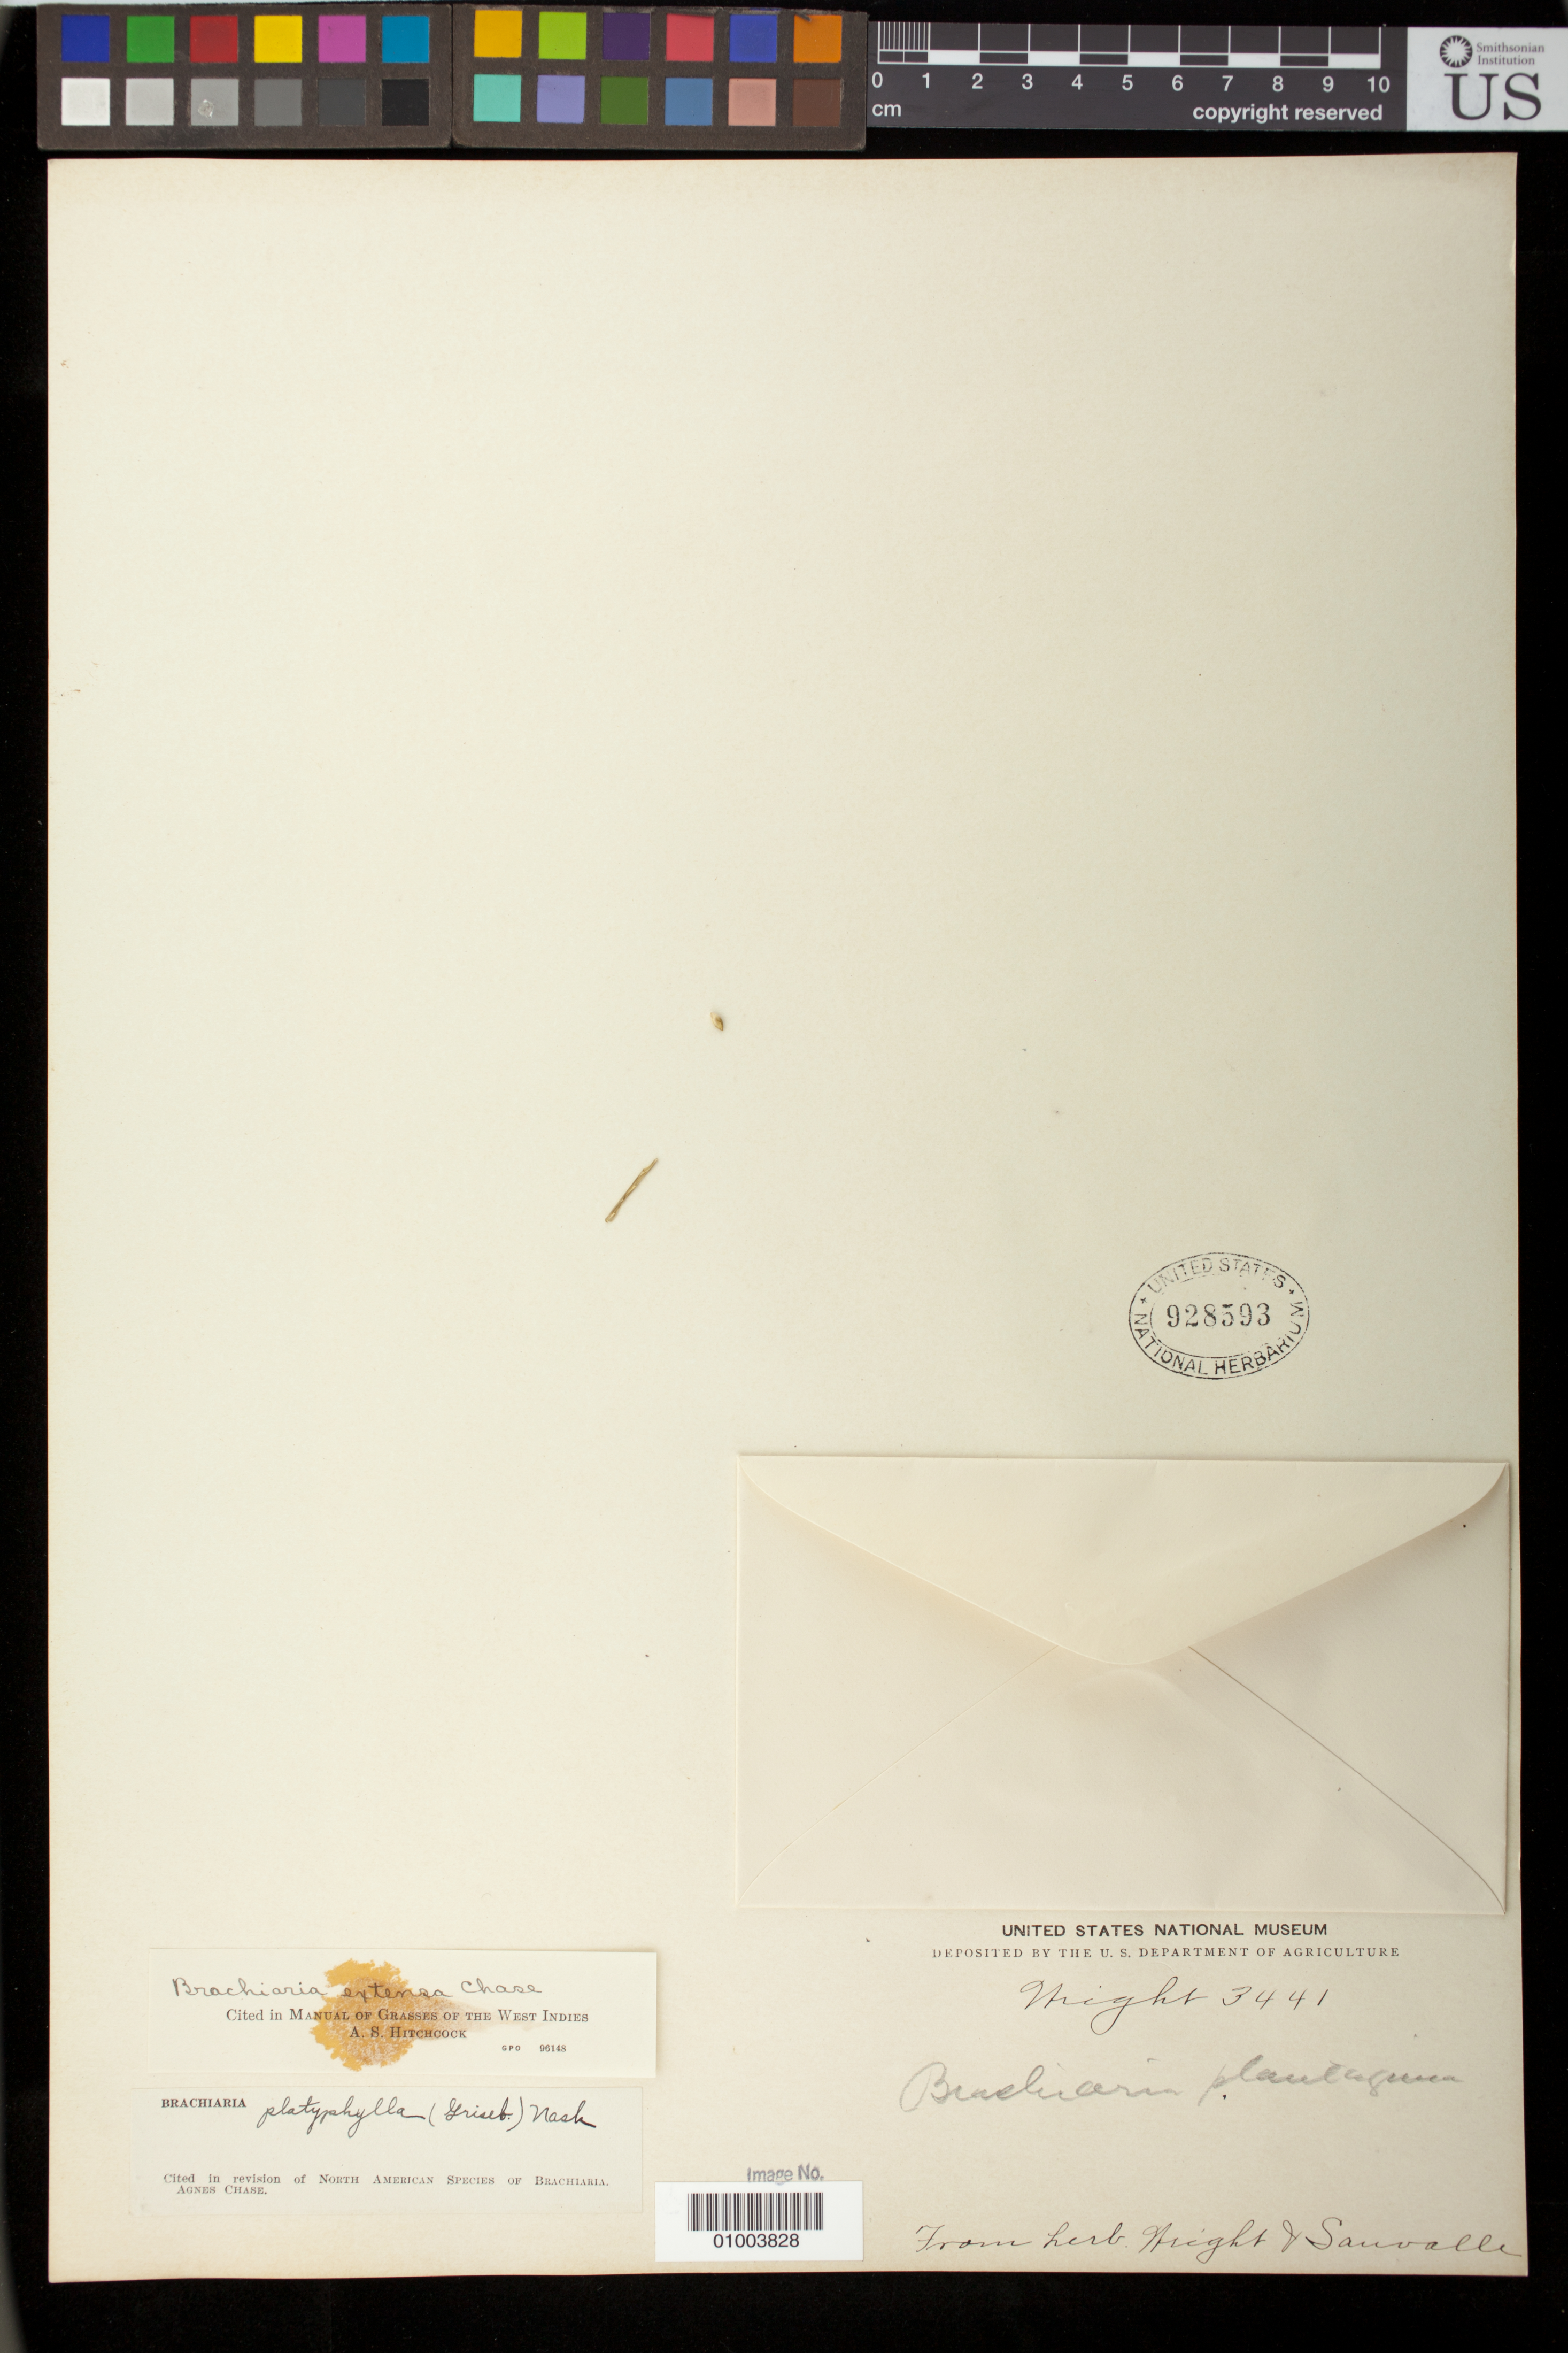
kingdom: Plantae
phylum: Tracheophyta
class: Liliopsida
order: Poales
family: Poaceae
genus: Paspalum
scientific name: Paspalum platyphyllum Griseb., nom. illeg.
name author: Griseb.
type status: Type Collection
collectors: C. Wright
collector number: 3441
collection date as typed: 1800 to 1899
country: Cuba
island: Cuba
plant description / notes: Fragmentary material of type specimen ex herb. Wright & Sauvalle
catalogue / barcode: US 928593